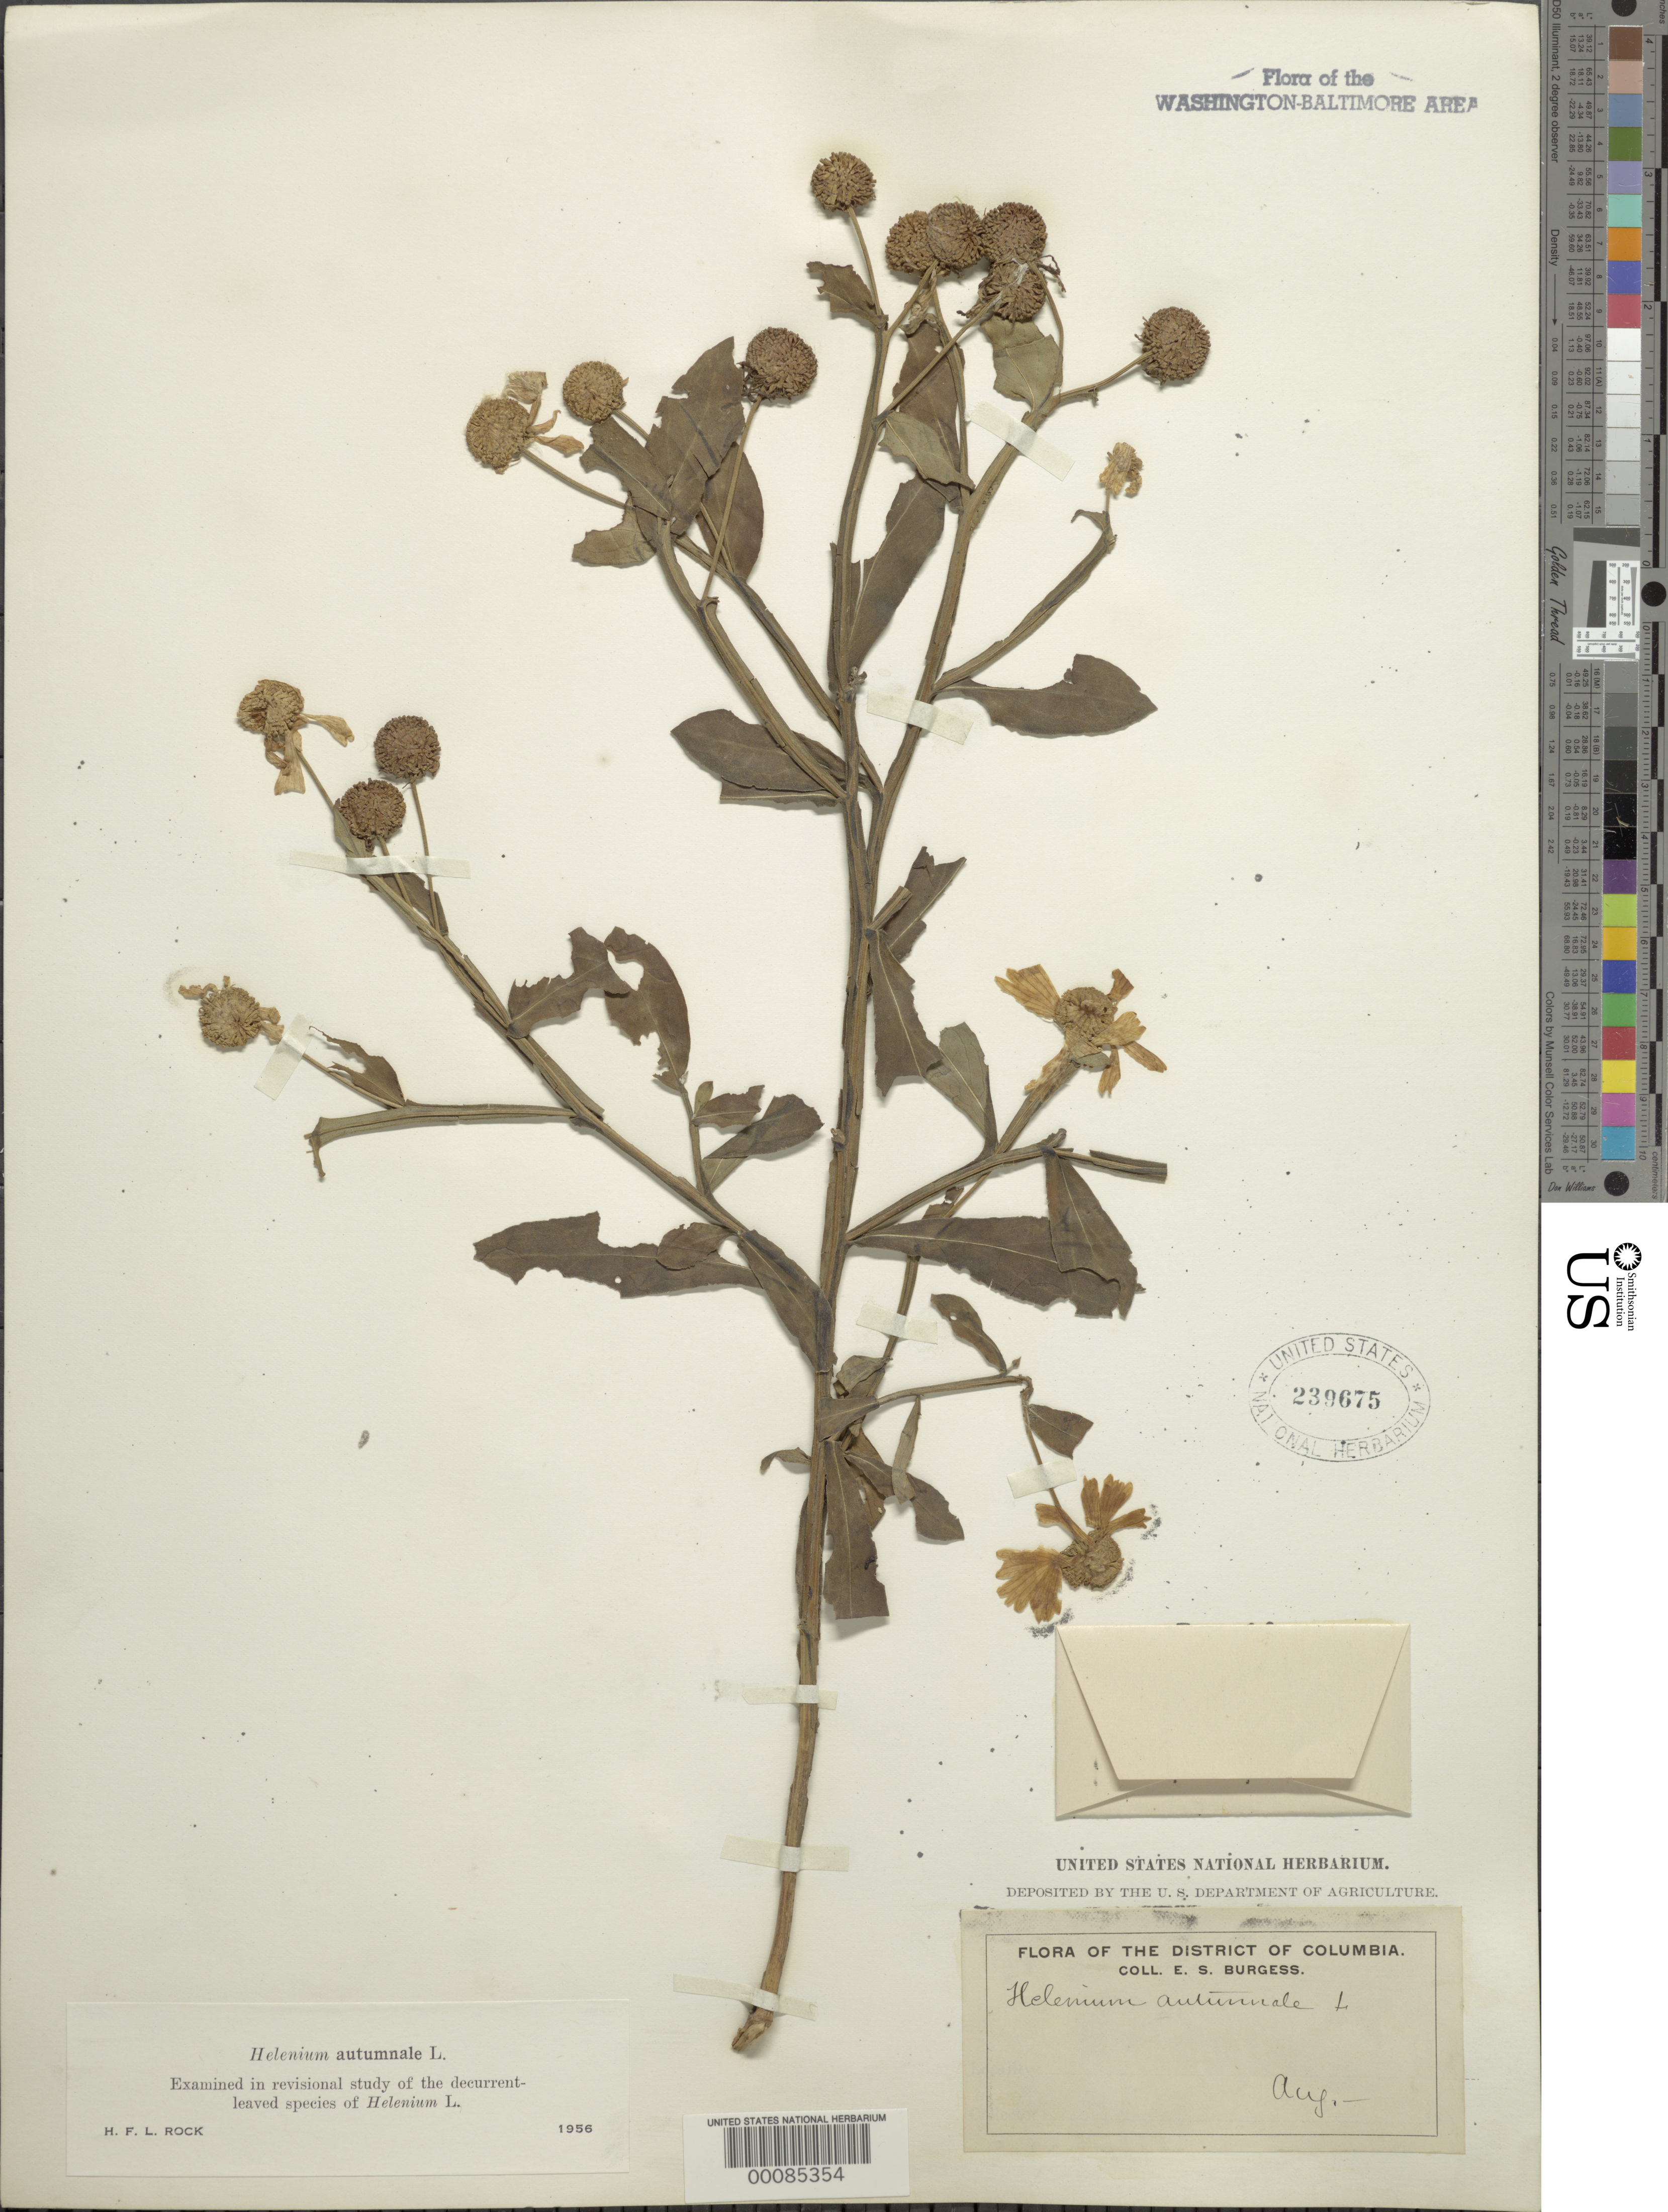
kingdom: Plantae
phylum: Tracheophyta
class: Magnoliopsida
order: Asterales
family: Asteraceae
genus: Helenium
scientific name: Helenium autumnale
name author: L.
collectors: E. Burgess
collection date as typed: Aug 1888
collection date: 1888-08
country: United States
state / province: District of Columbia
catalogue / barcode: US 239675